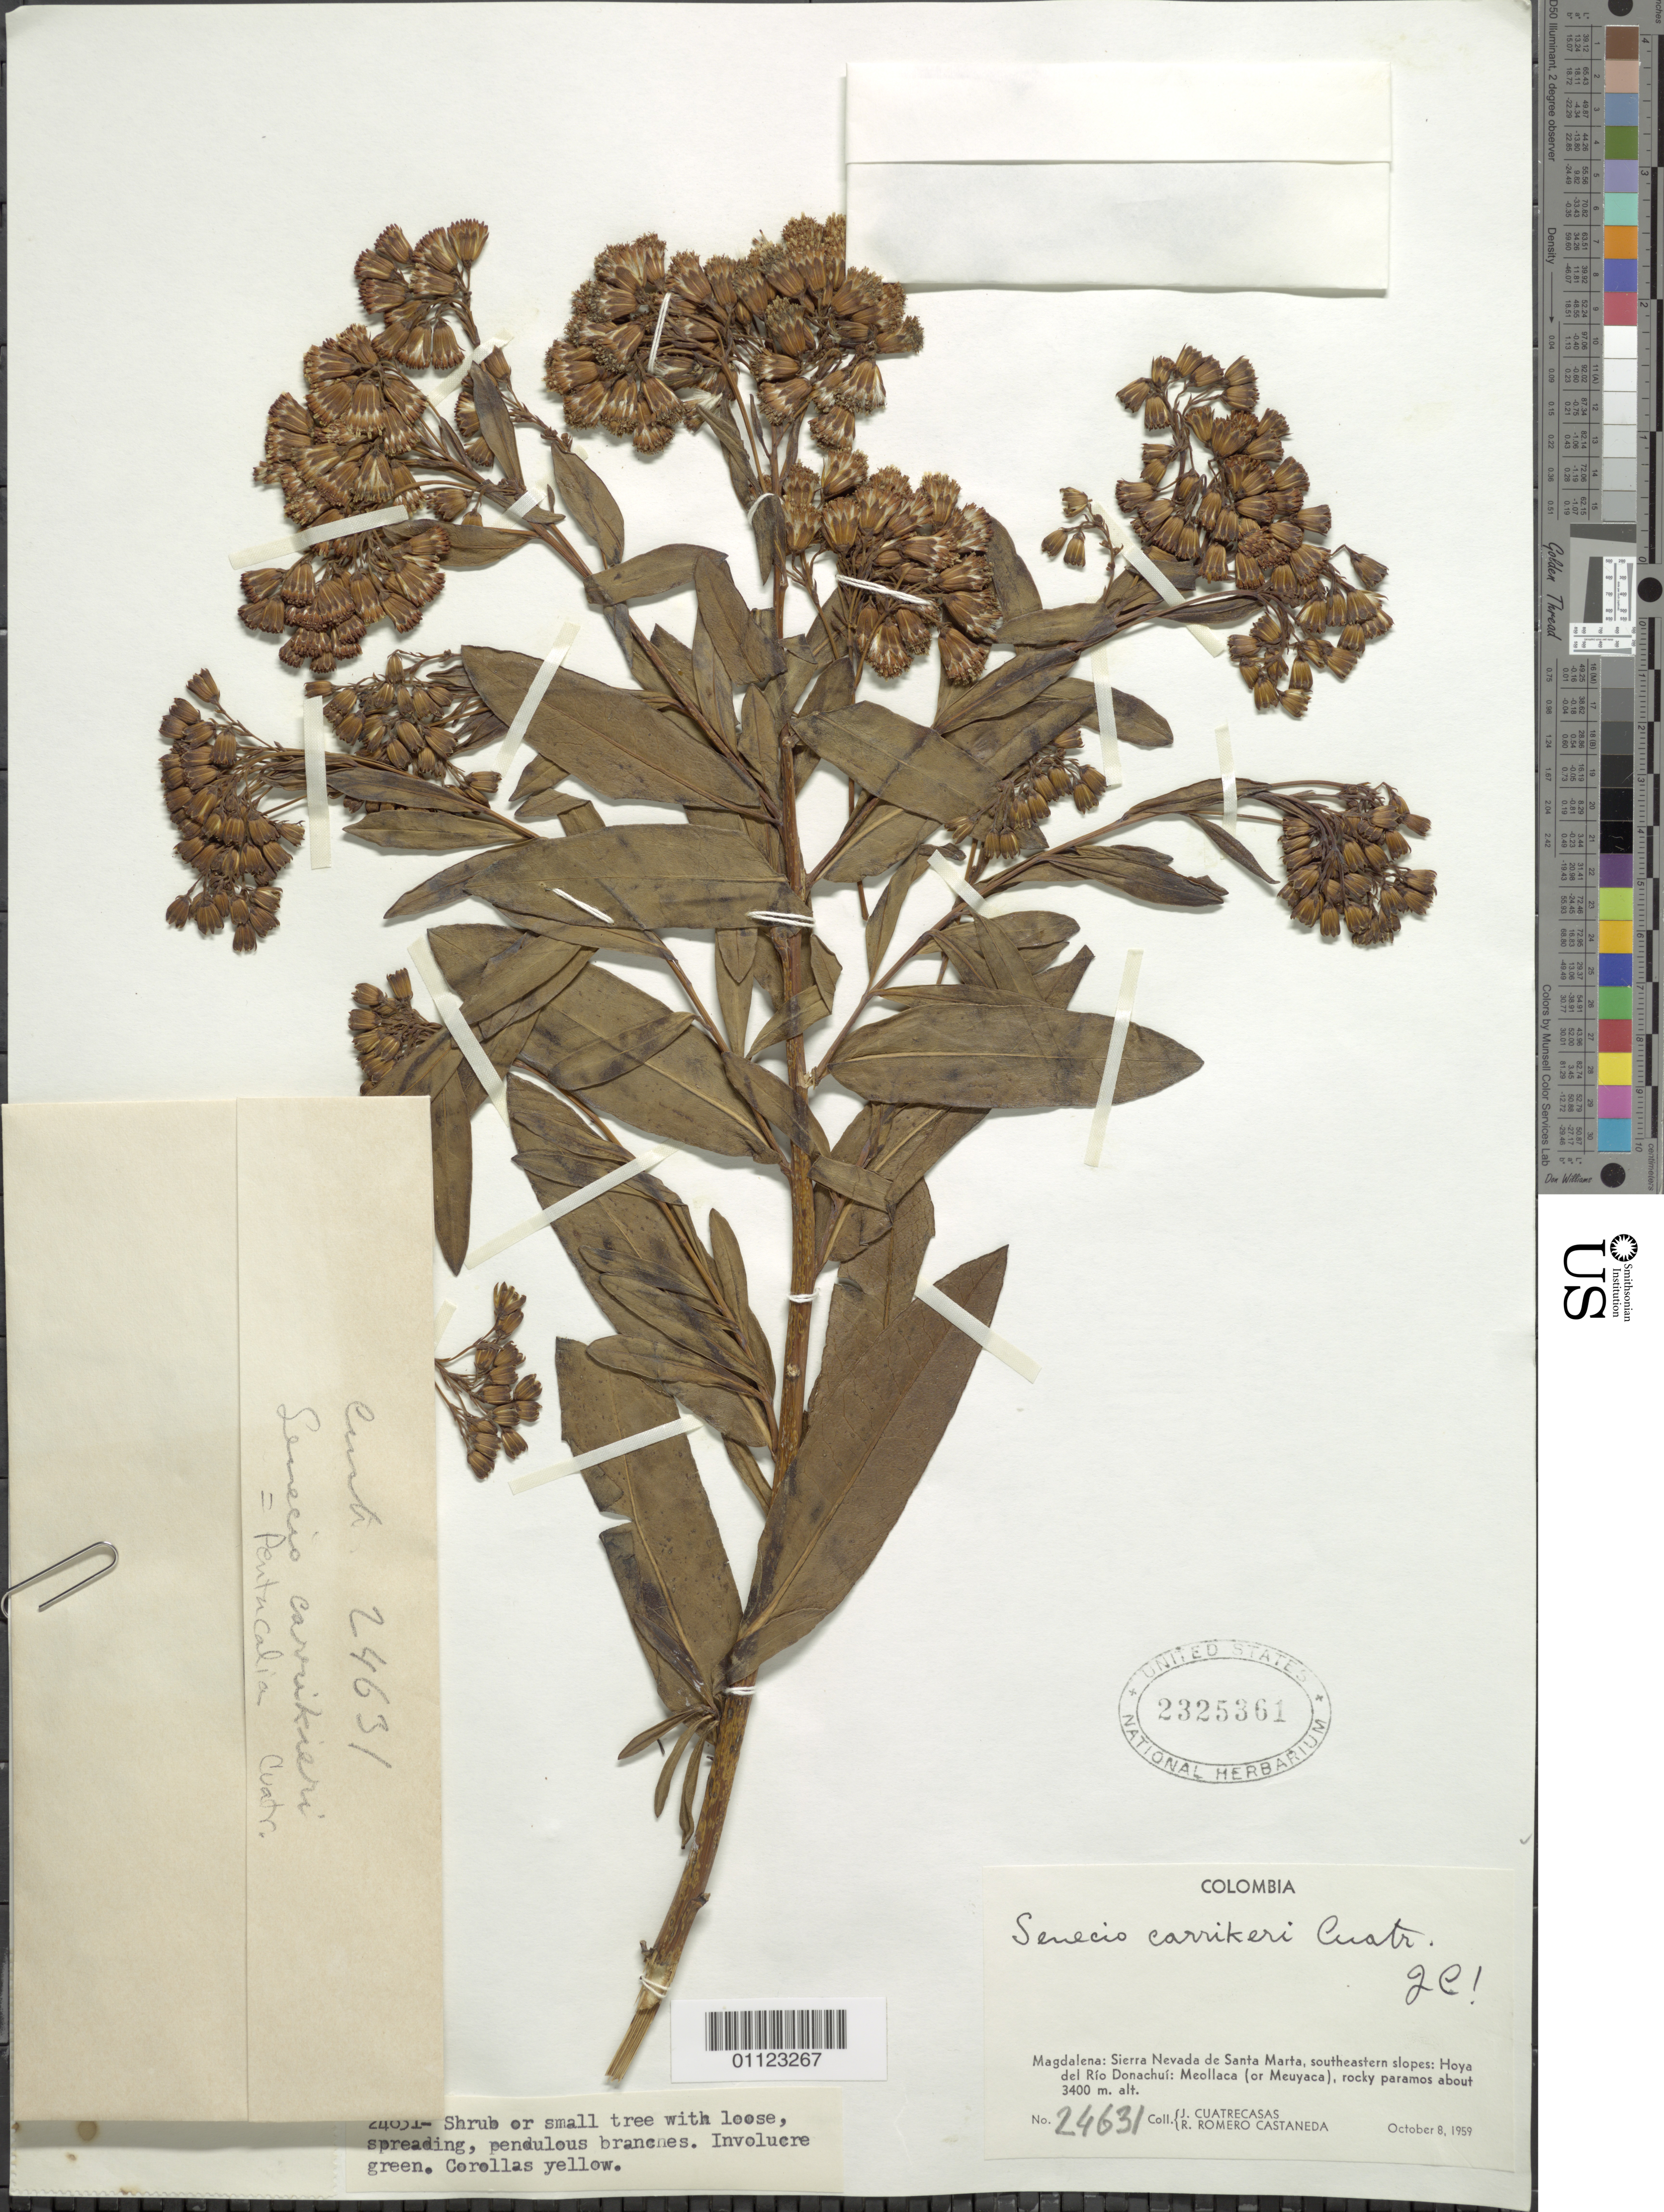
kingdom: Plantae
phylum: Tracheophyta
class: Magnoliopsida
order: Asterales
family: Asteraceae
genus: Pentacalia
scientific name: Pentacalia carrikeri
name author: (Cuatrec.) Cuatrec.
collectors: J. Cuatrecasas & R. Romero Castañeda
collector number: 24631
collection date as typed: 08 Oct 1959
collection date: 1959-10-08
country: Colombia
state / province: Magdalena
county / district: Santa Marta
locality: Sierra Nevada de Santa Marta, southeastern slopes: Hoya Rio del Donachui, Meollaca (Meuyaca)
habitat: Rocky paramos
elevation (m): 3400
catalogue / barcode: US 2325361